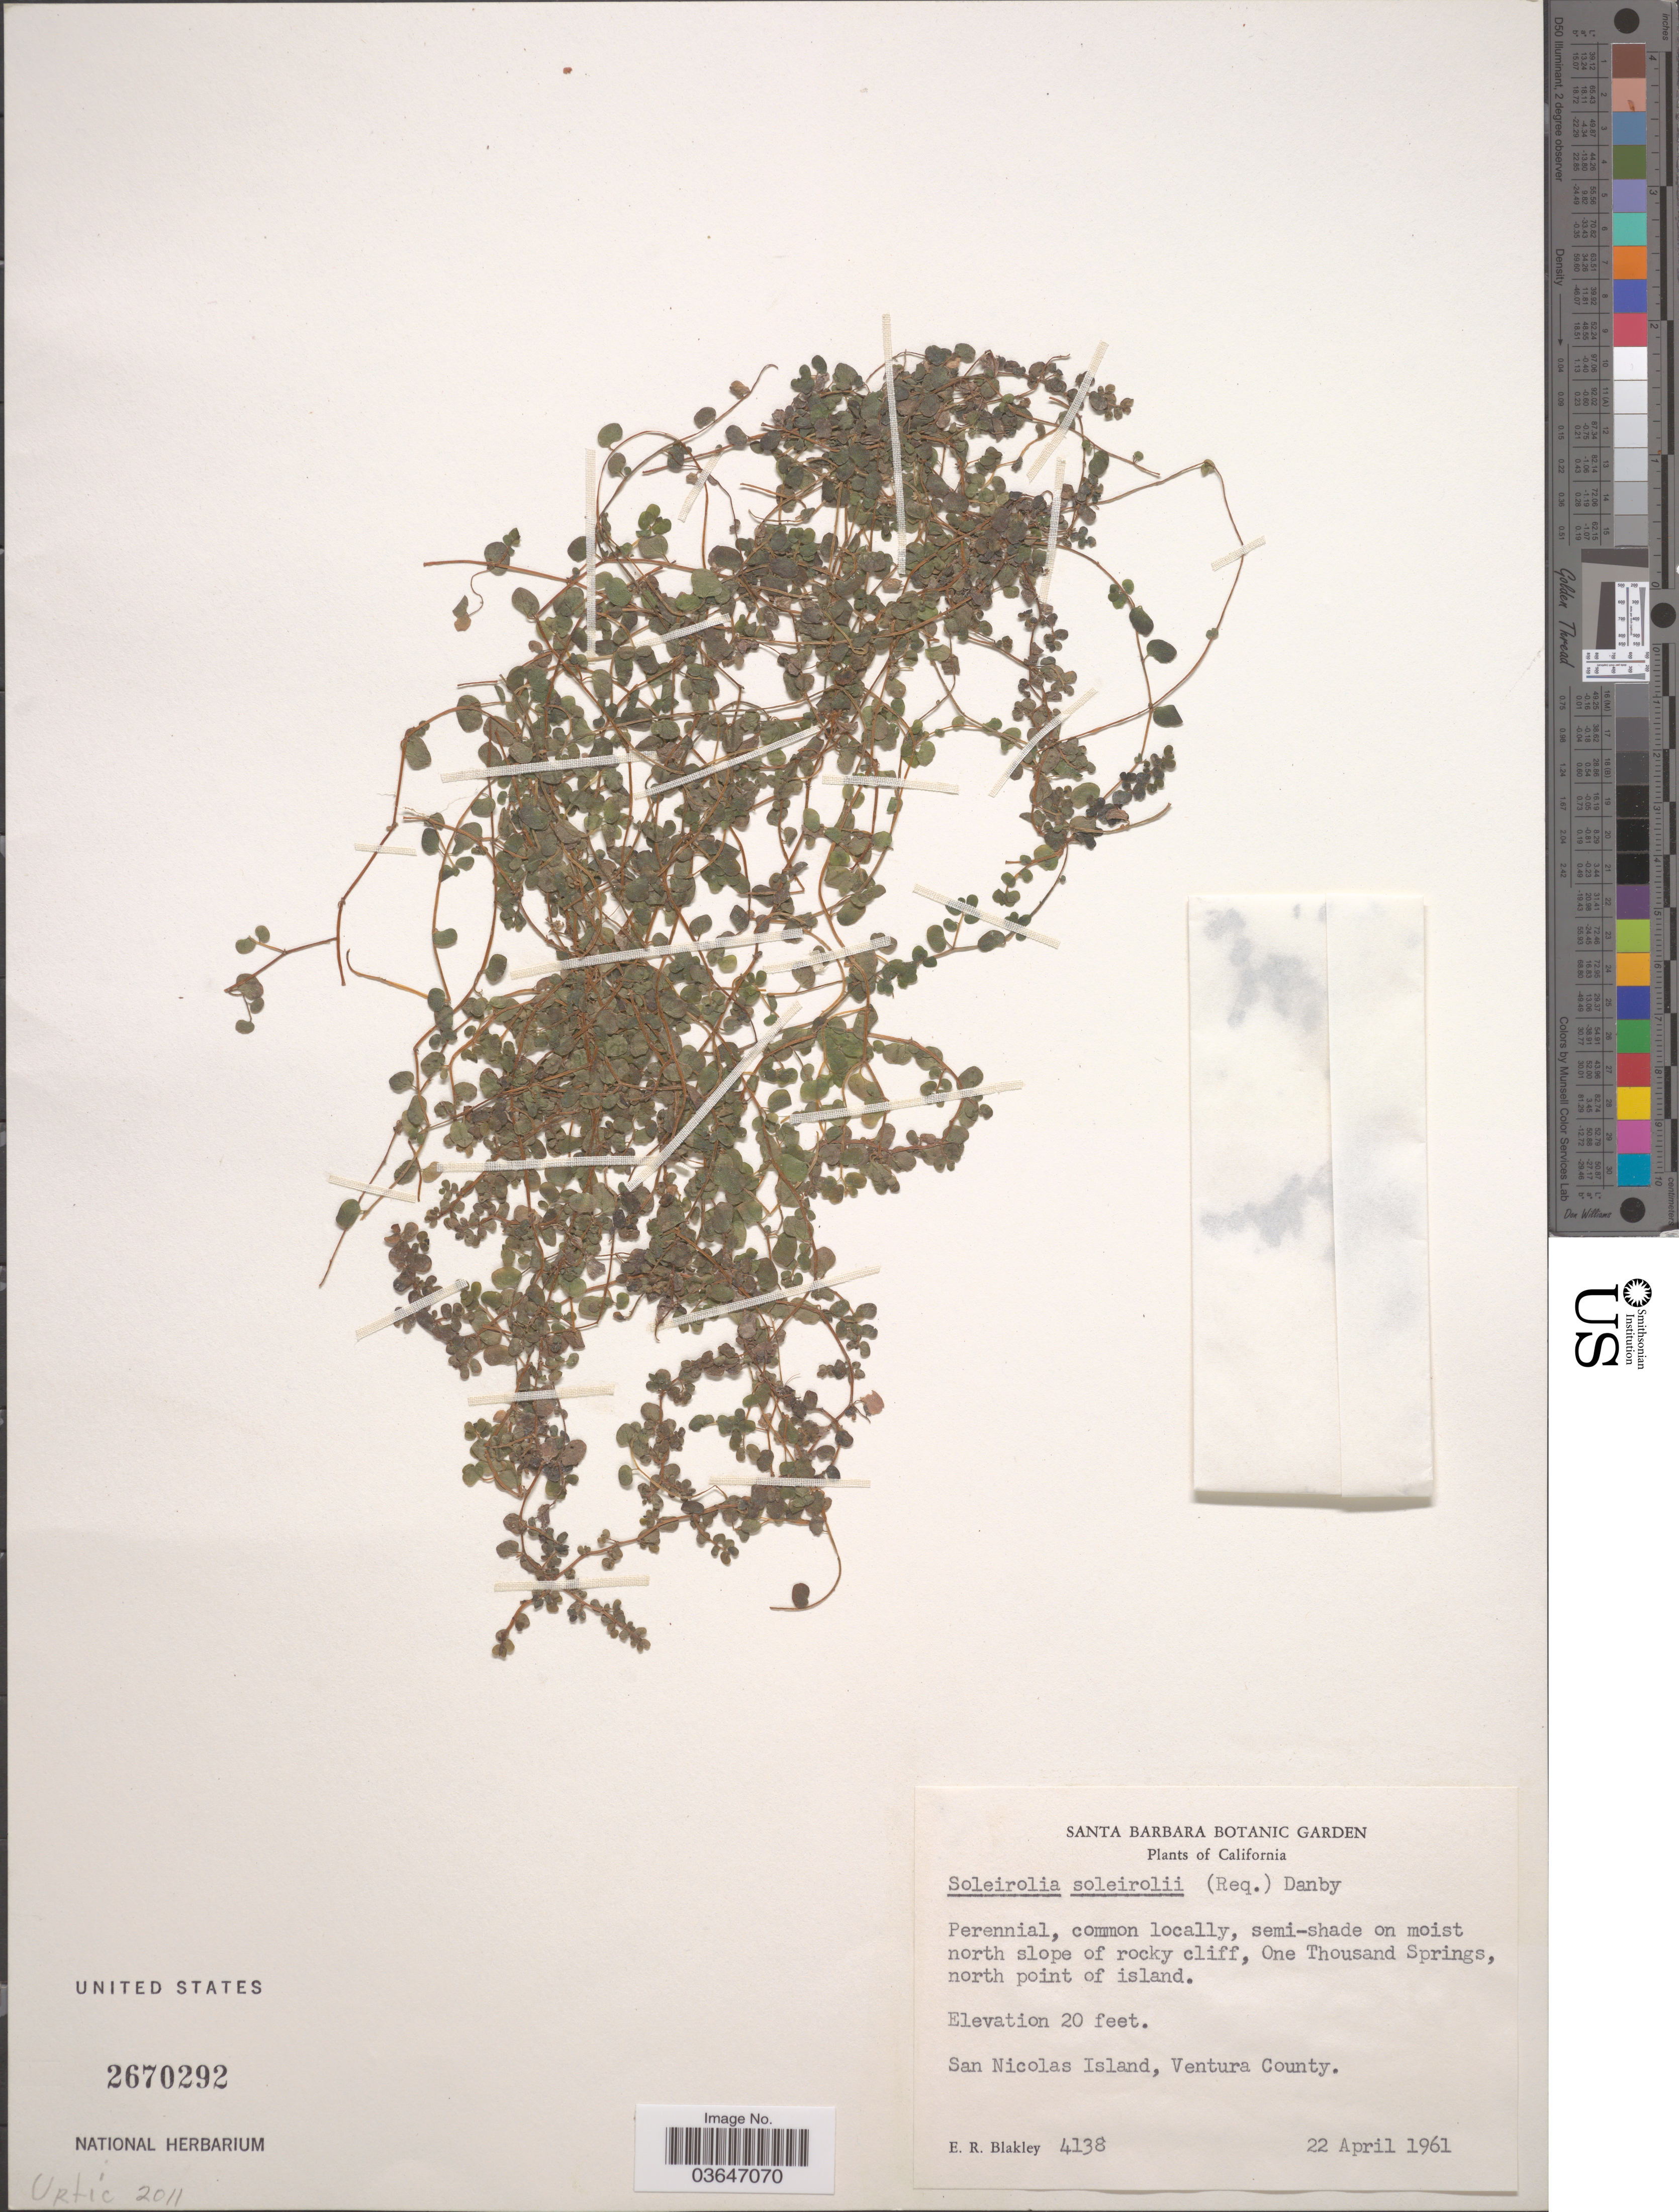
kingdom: Plantae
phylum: Tracheophyta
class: Magnoliopsida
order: Rosales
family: Urticaceae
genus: Soleirolia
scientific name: Soleirolia soleirolii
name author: (Req.) Dandy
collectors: E. R. Blakley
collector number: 4138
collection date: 1961-04-22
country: United States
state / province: California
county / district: Ventura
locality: One Thousand Springs, north point of island. San Nicolas Island, Ventura County.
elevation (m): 6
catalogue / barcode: US 2670292